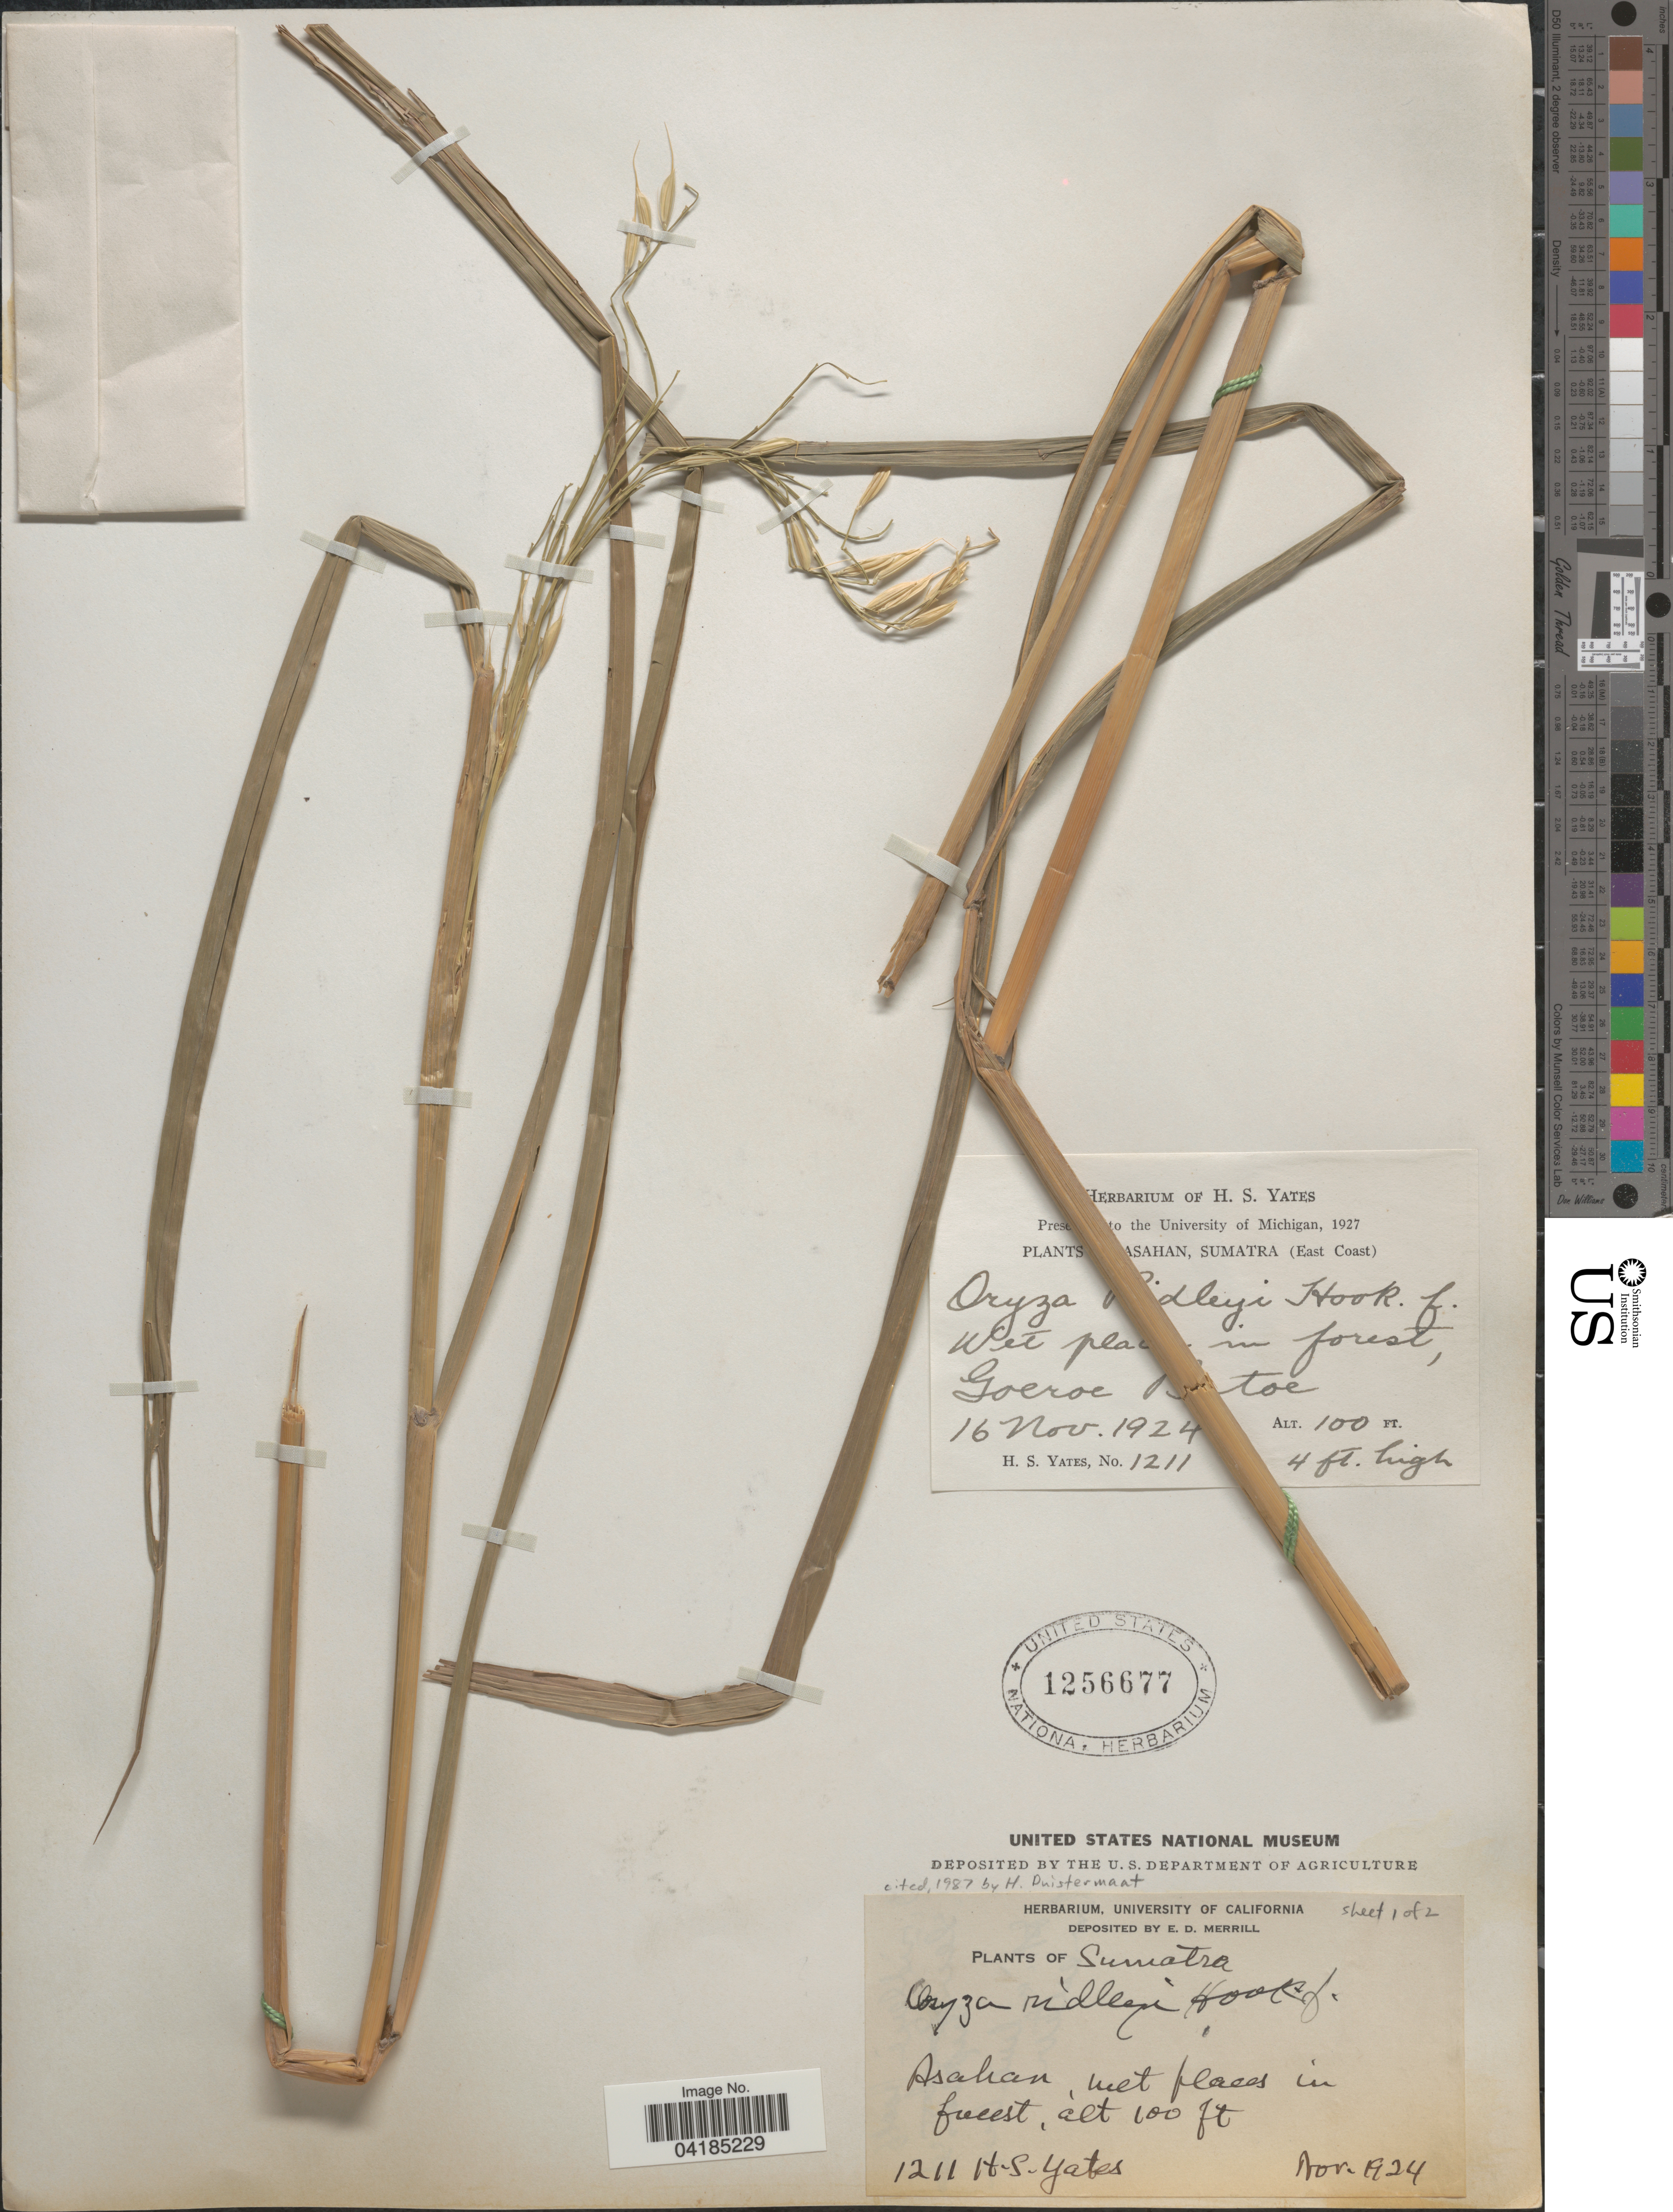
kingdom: Plantae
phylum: Tracheophyta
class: Liliopsida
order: Poales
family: Poaceae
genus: Oryza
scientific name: Oryza ridleyi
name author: Hook. f.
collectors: H. S. Yates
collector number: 1211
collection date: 1924-11-16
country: Indonesia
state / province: Sumatra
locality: Asahan. East Coast. Goeroe [illegible text]toe.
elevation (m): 30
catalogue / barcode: US 1256677